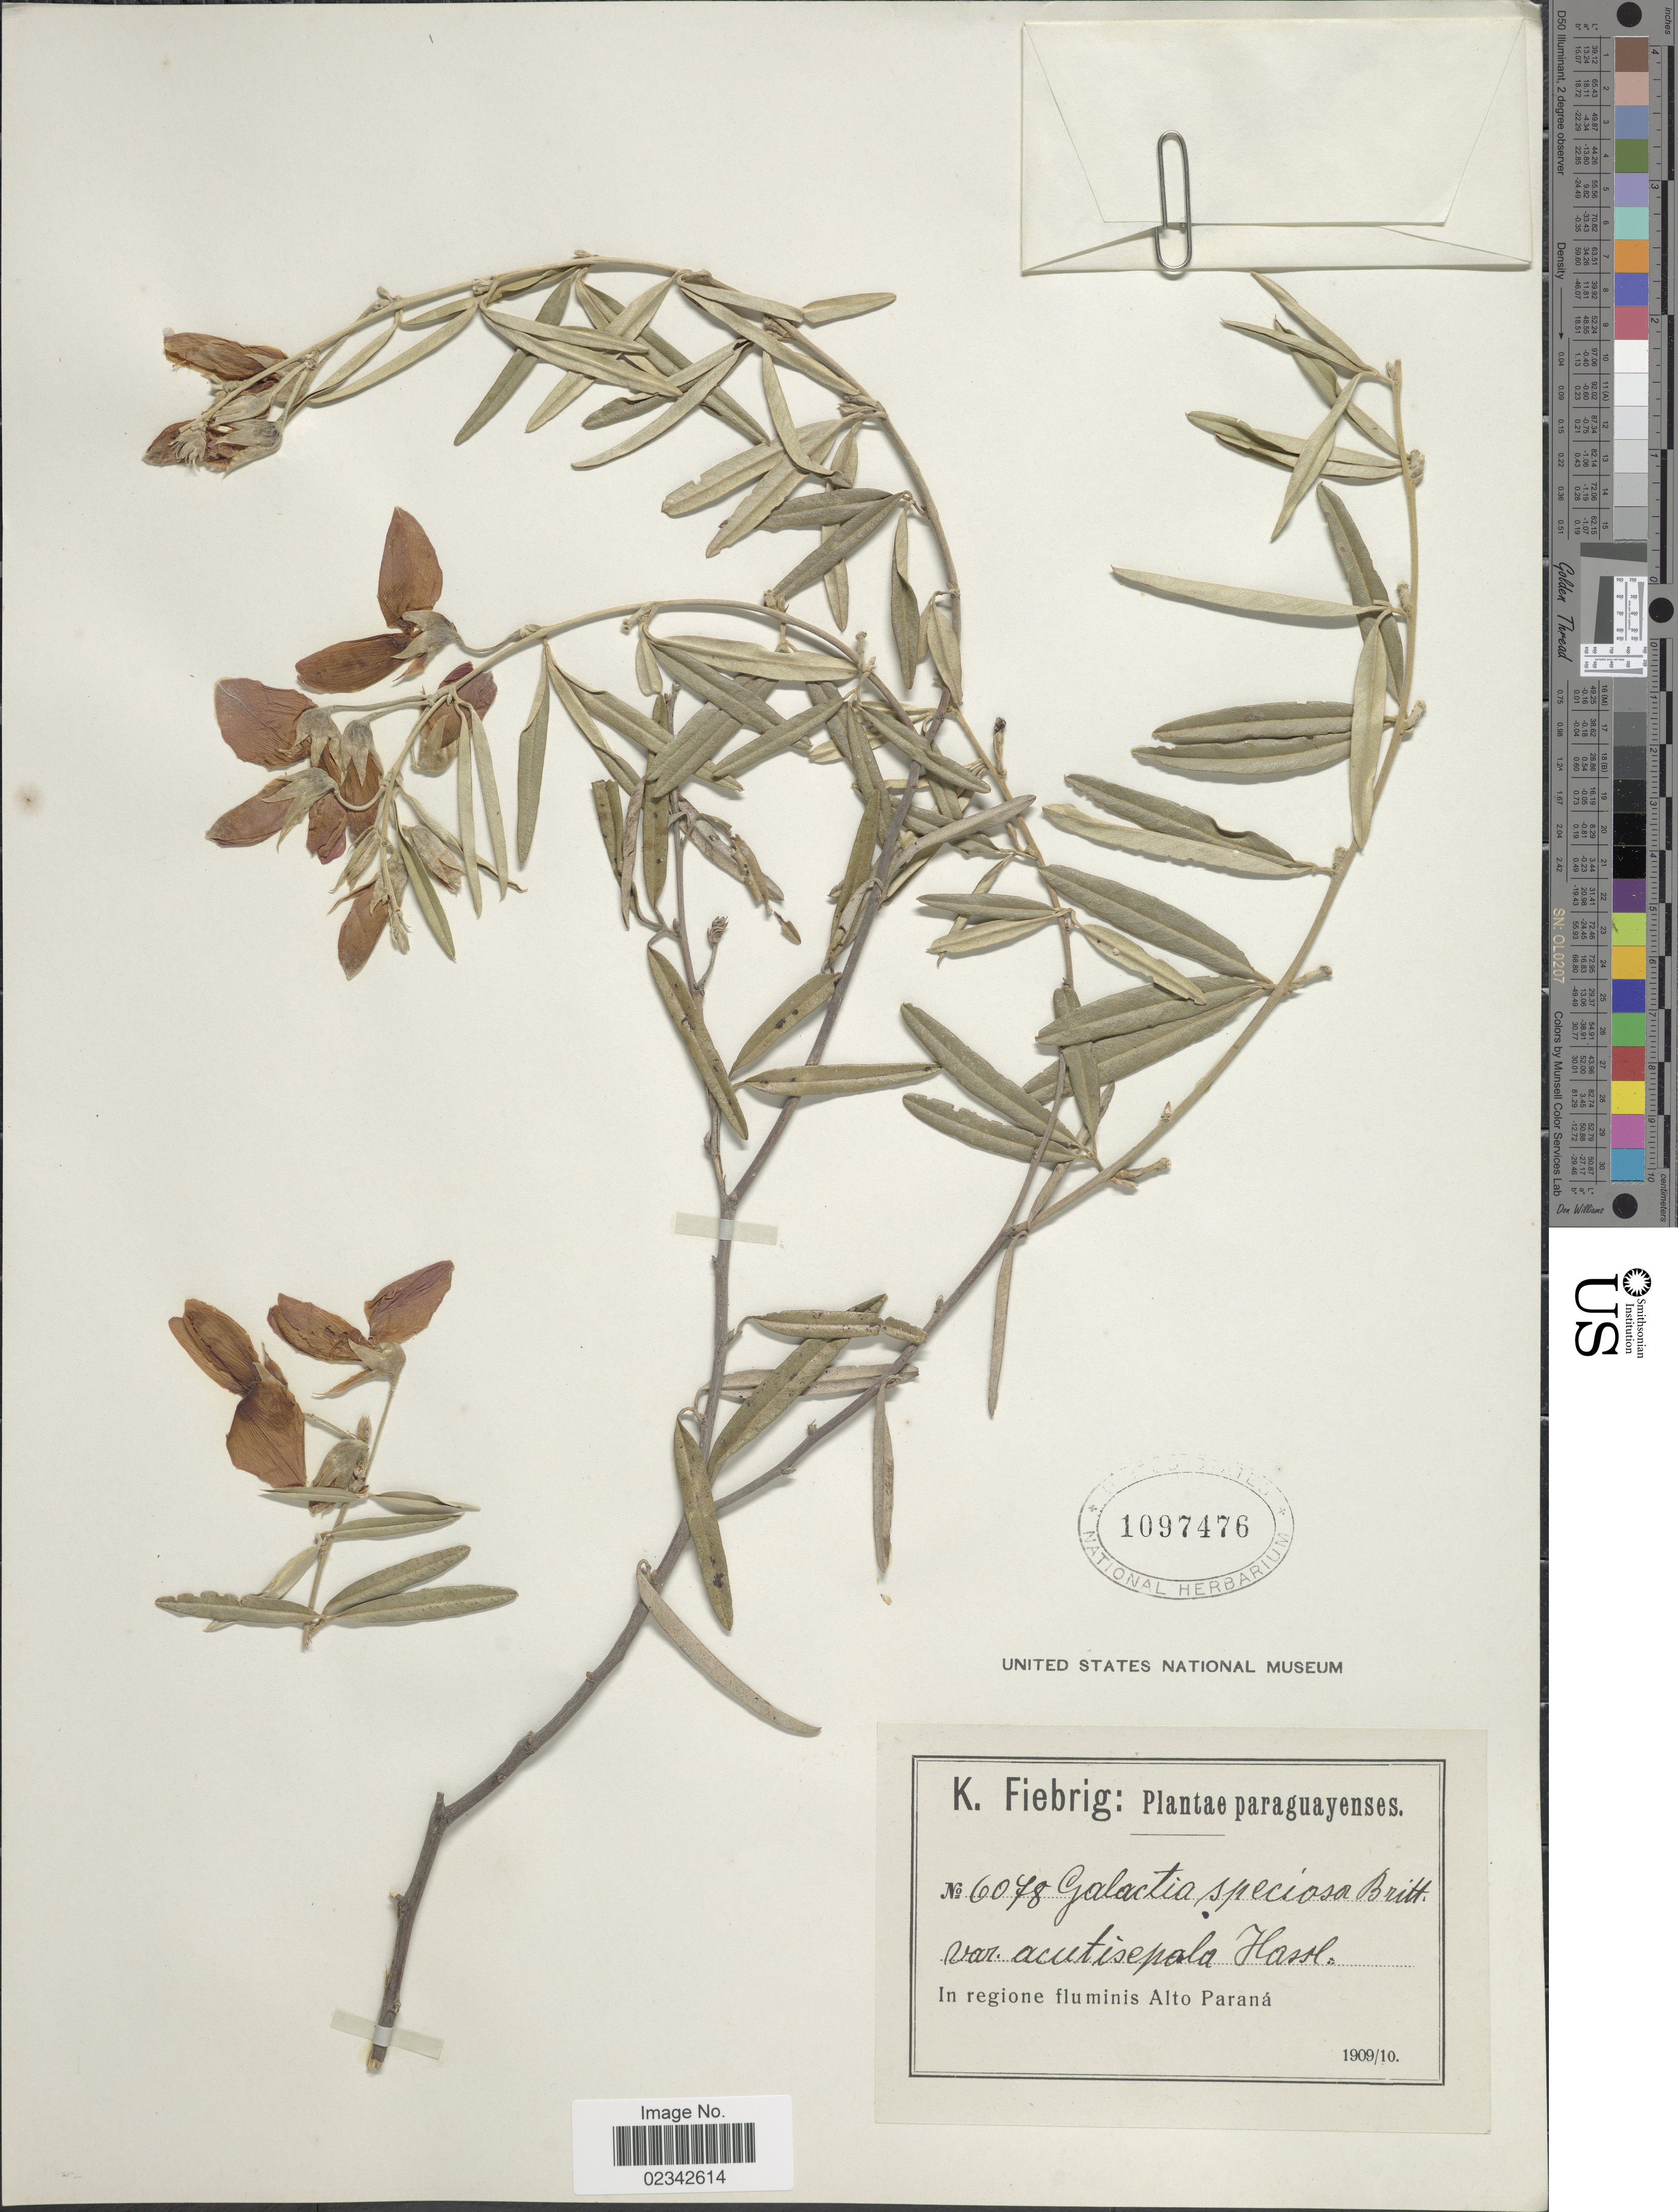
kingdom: Plantae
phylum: Tracheophyta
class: Magnoliopsida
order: Fabales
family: Fabaceae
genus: Collaea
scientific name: Collaea speciosa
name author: (Loisel.) DC.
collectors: K. Fiebrig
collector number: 6078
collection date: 1909/1910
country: Paraguay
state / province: Alto Parana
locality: In regione fluminis Alto Parana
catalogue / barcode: US 1097476